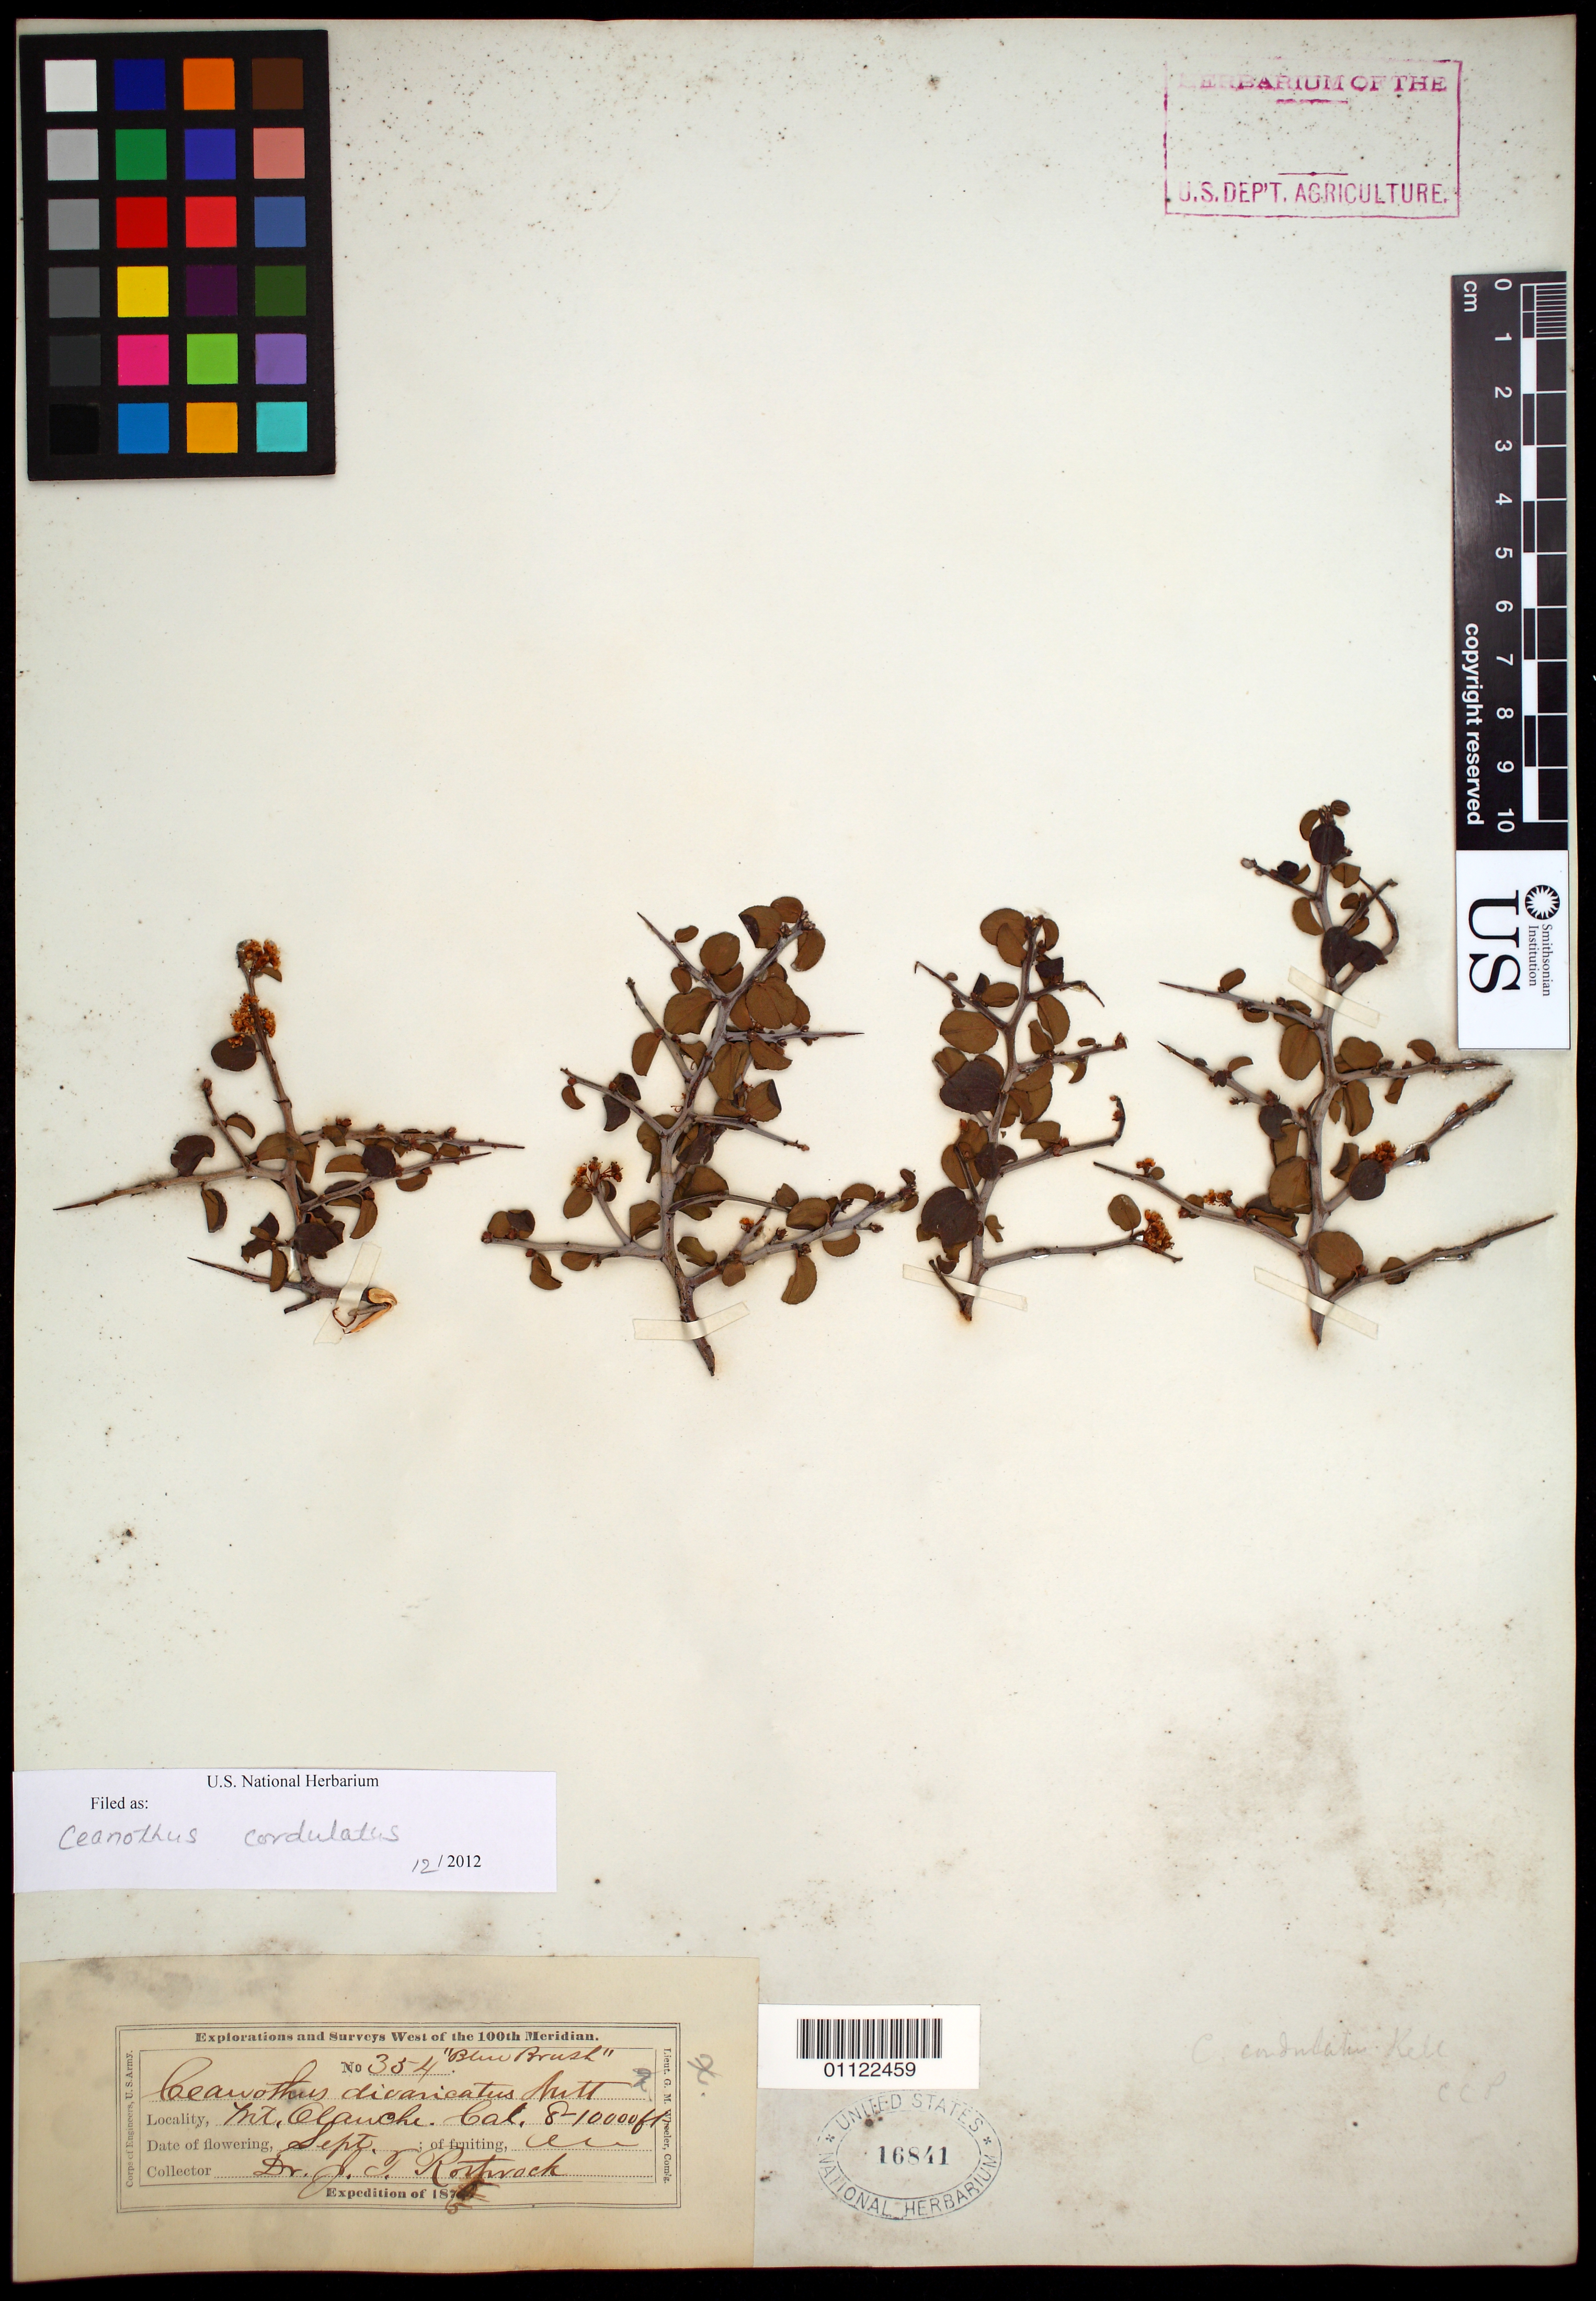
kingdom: Plantae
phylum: Tracheophyta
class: Magnoliopsida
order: Rosales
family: Rhamnaceae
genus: Ceanothus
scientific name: Ceanothus cordulatus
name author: Kellogg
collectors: J. T. Rothrock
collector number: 354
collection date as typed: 1875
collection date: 1875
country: United States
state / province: California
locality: Mt. Olanche.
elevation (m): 2865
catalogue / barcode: US 16841